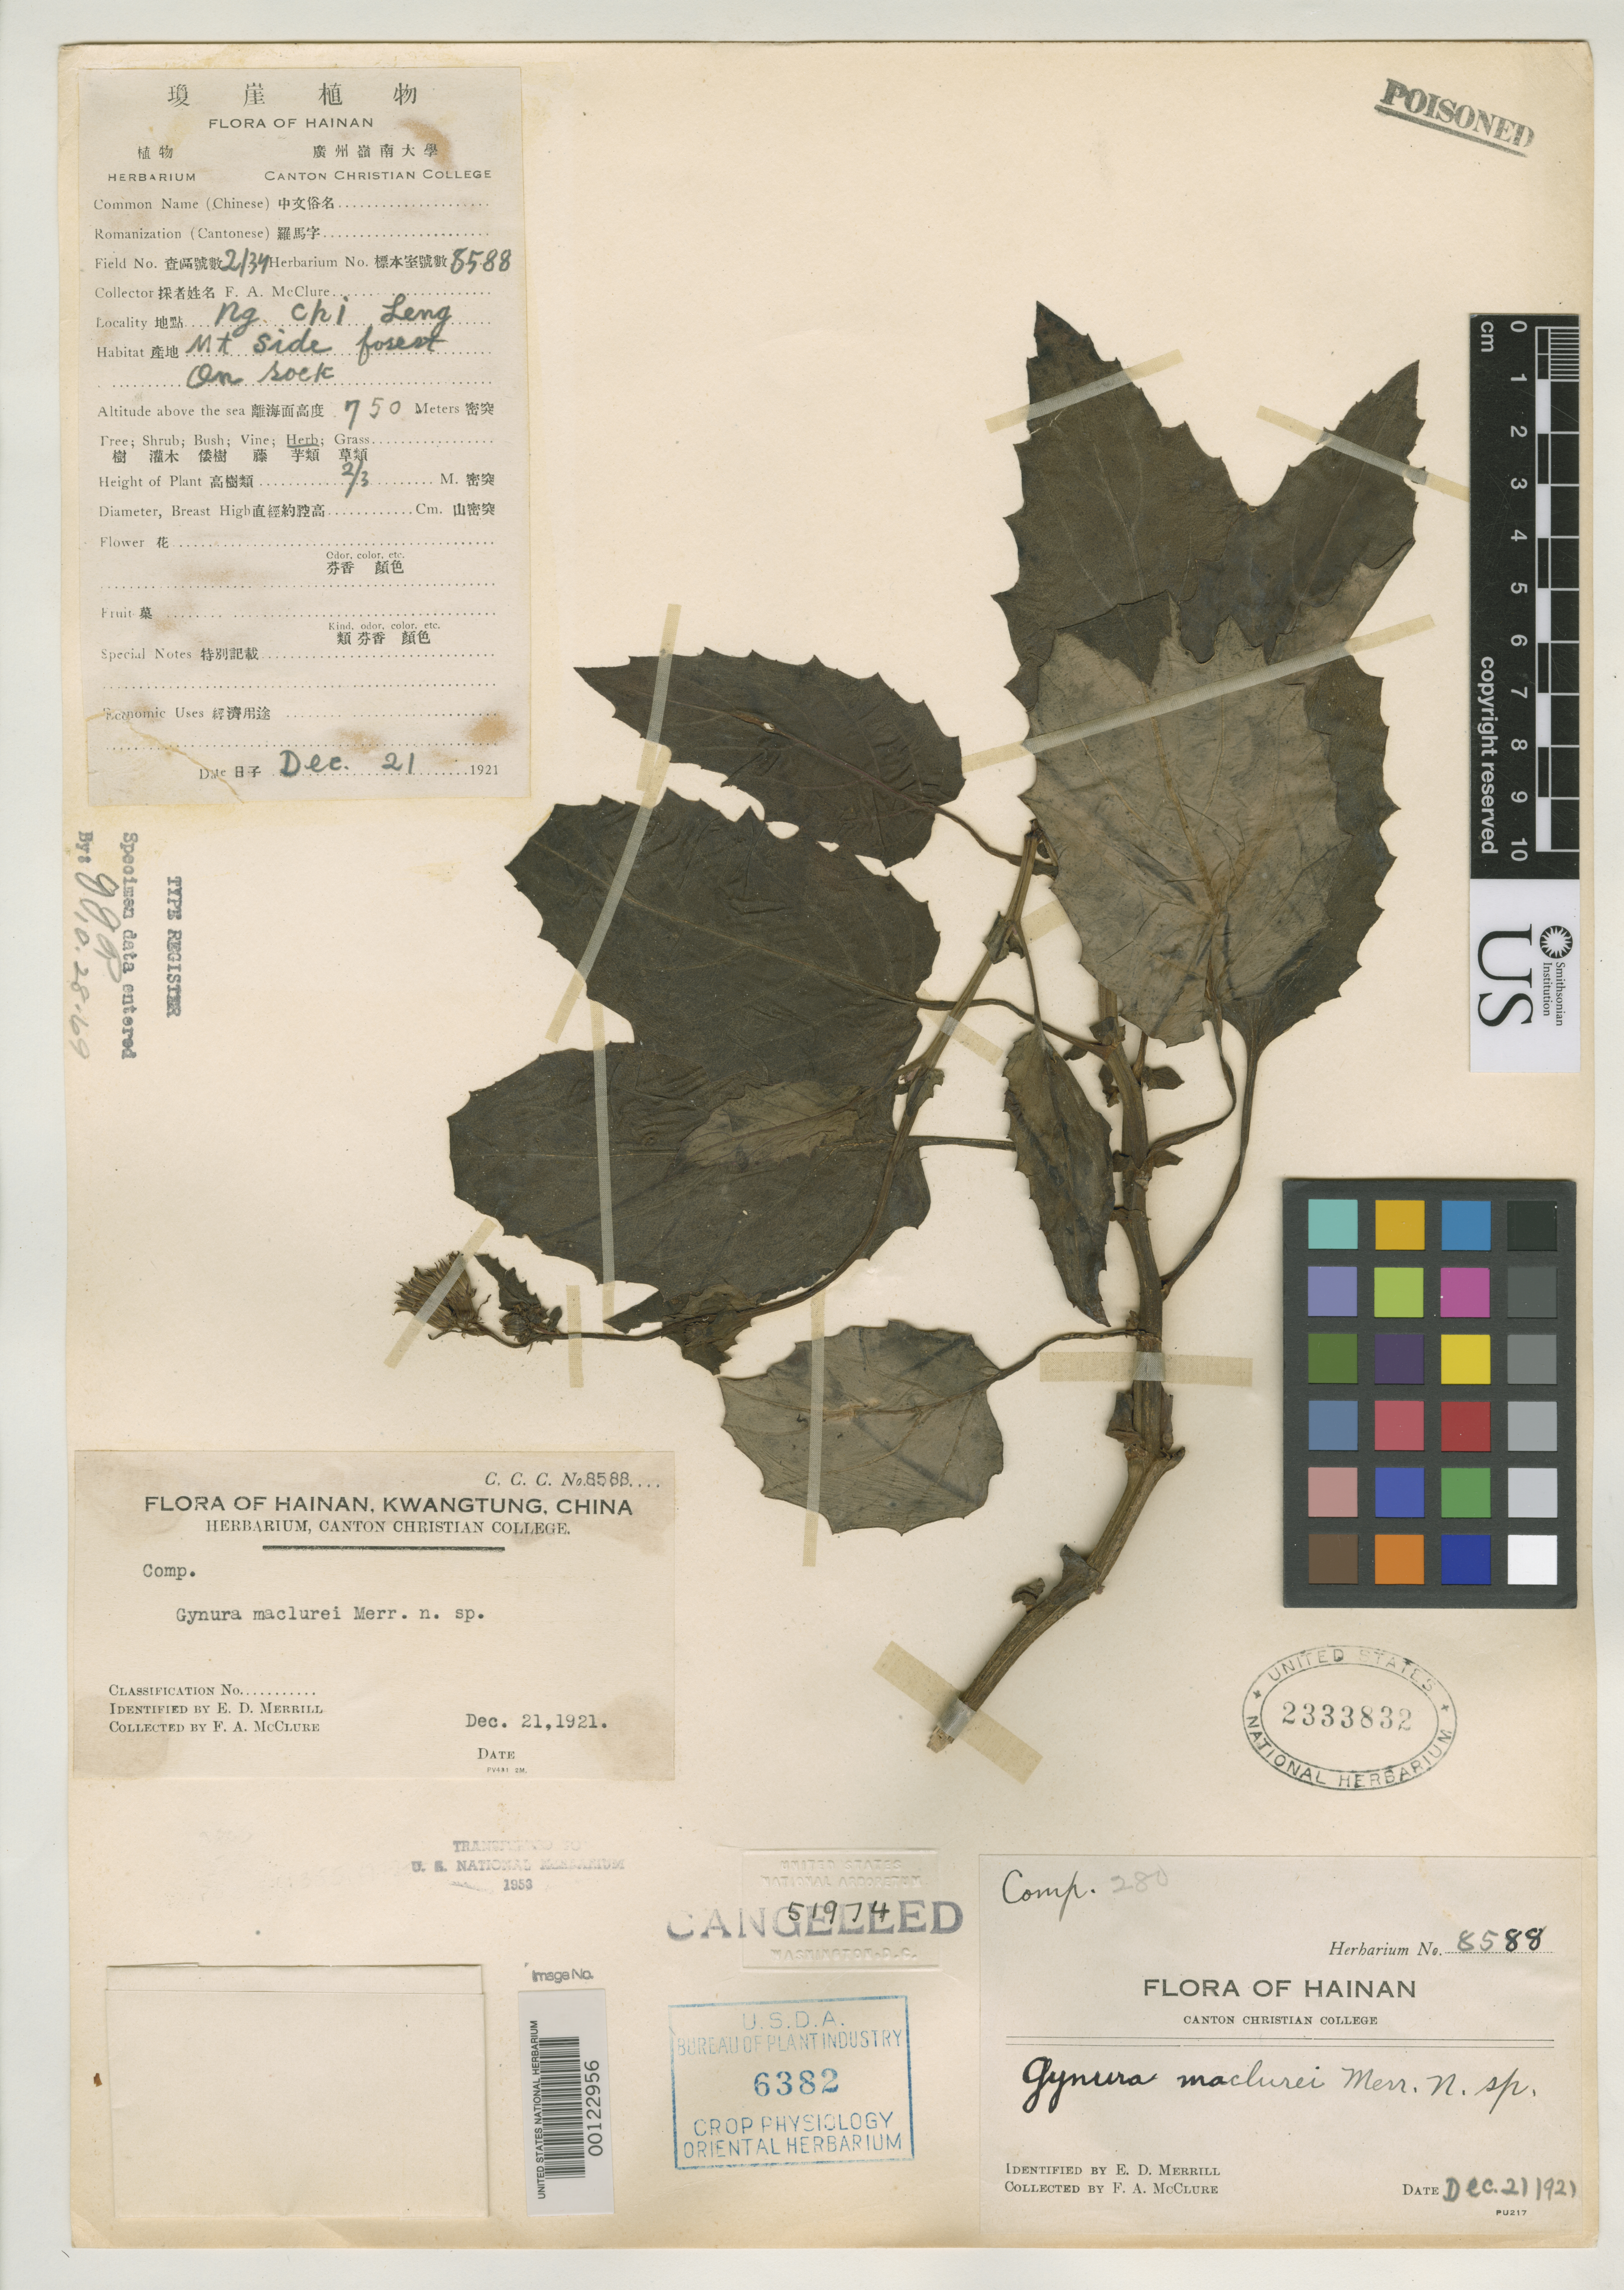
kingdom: Plantae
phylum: Tracheophyta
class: Magnoliopsida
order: Asterales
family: Asteraceae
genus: Gynura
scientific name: Gynura maclurei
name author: Merr.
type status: Isotype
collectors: F. A. McClure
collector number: C.C.C. 8588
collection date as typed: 21 Dec 1921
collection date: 1921-12-21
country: China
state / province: Hainan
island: Hainan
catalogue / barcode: US 2333832